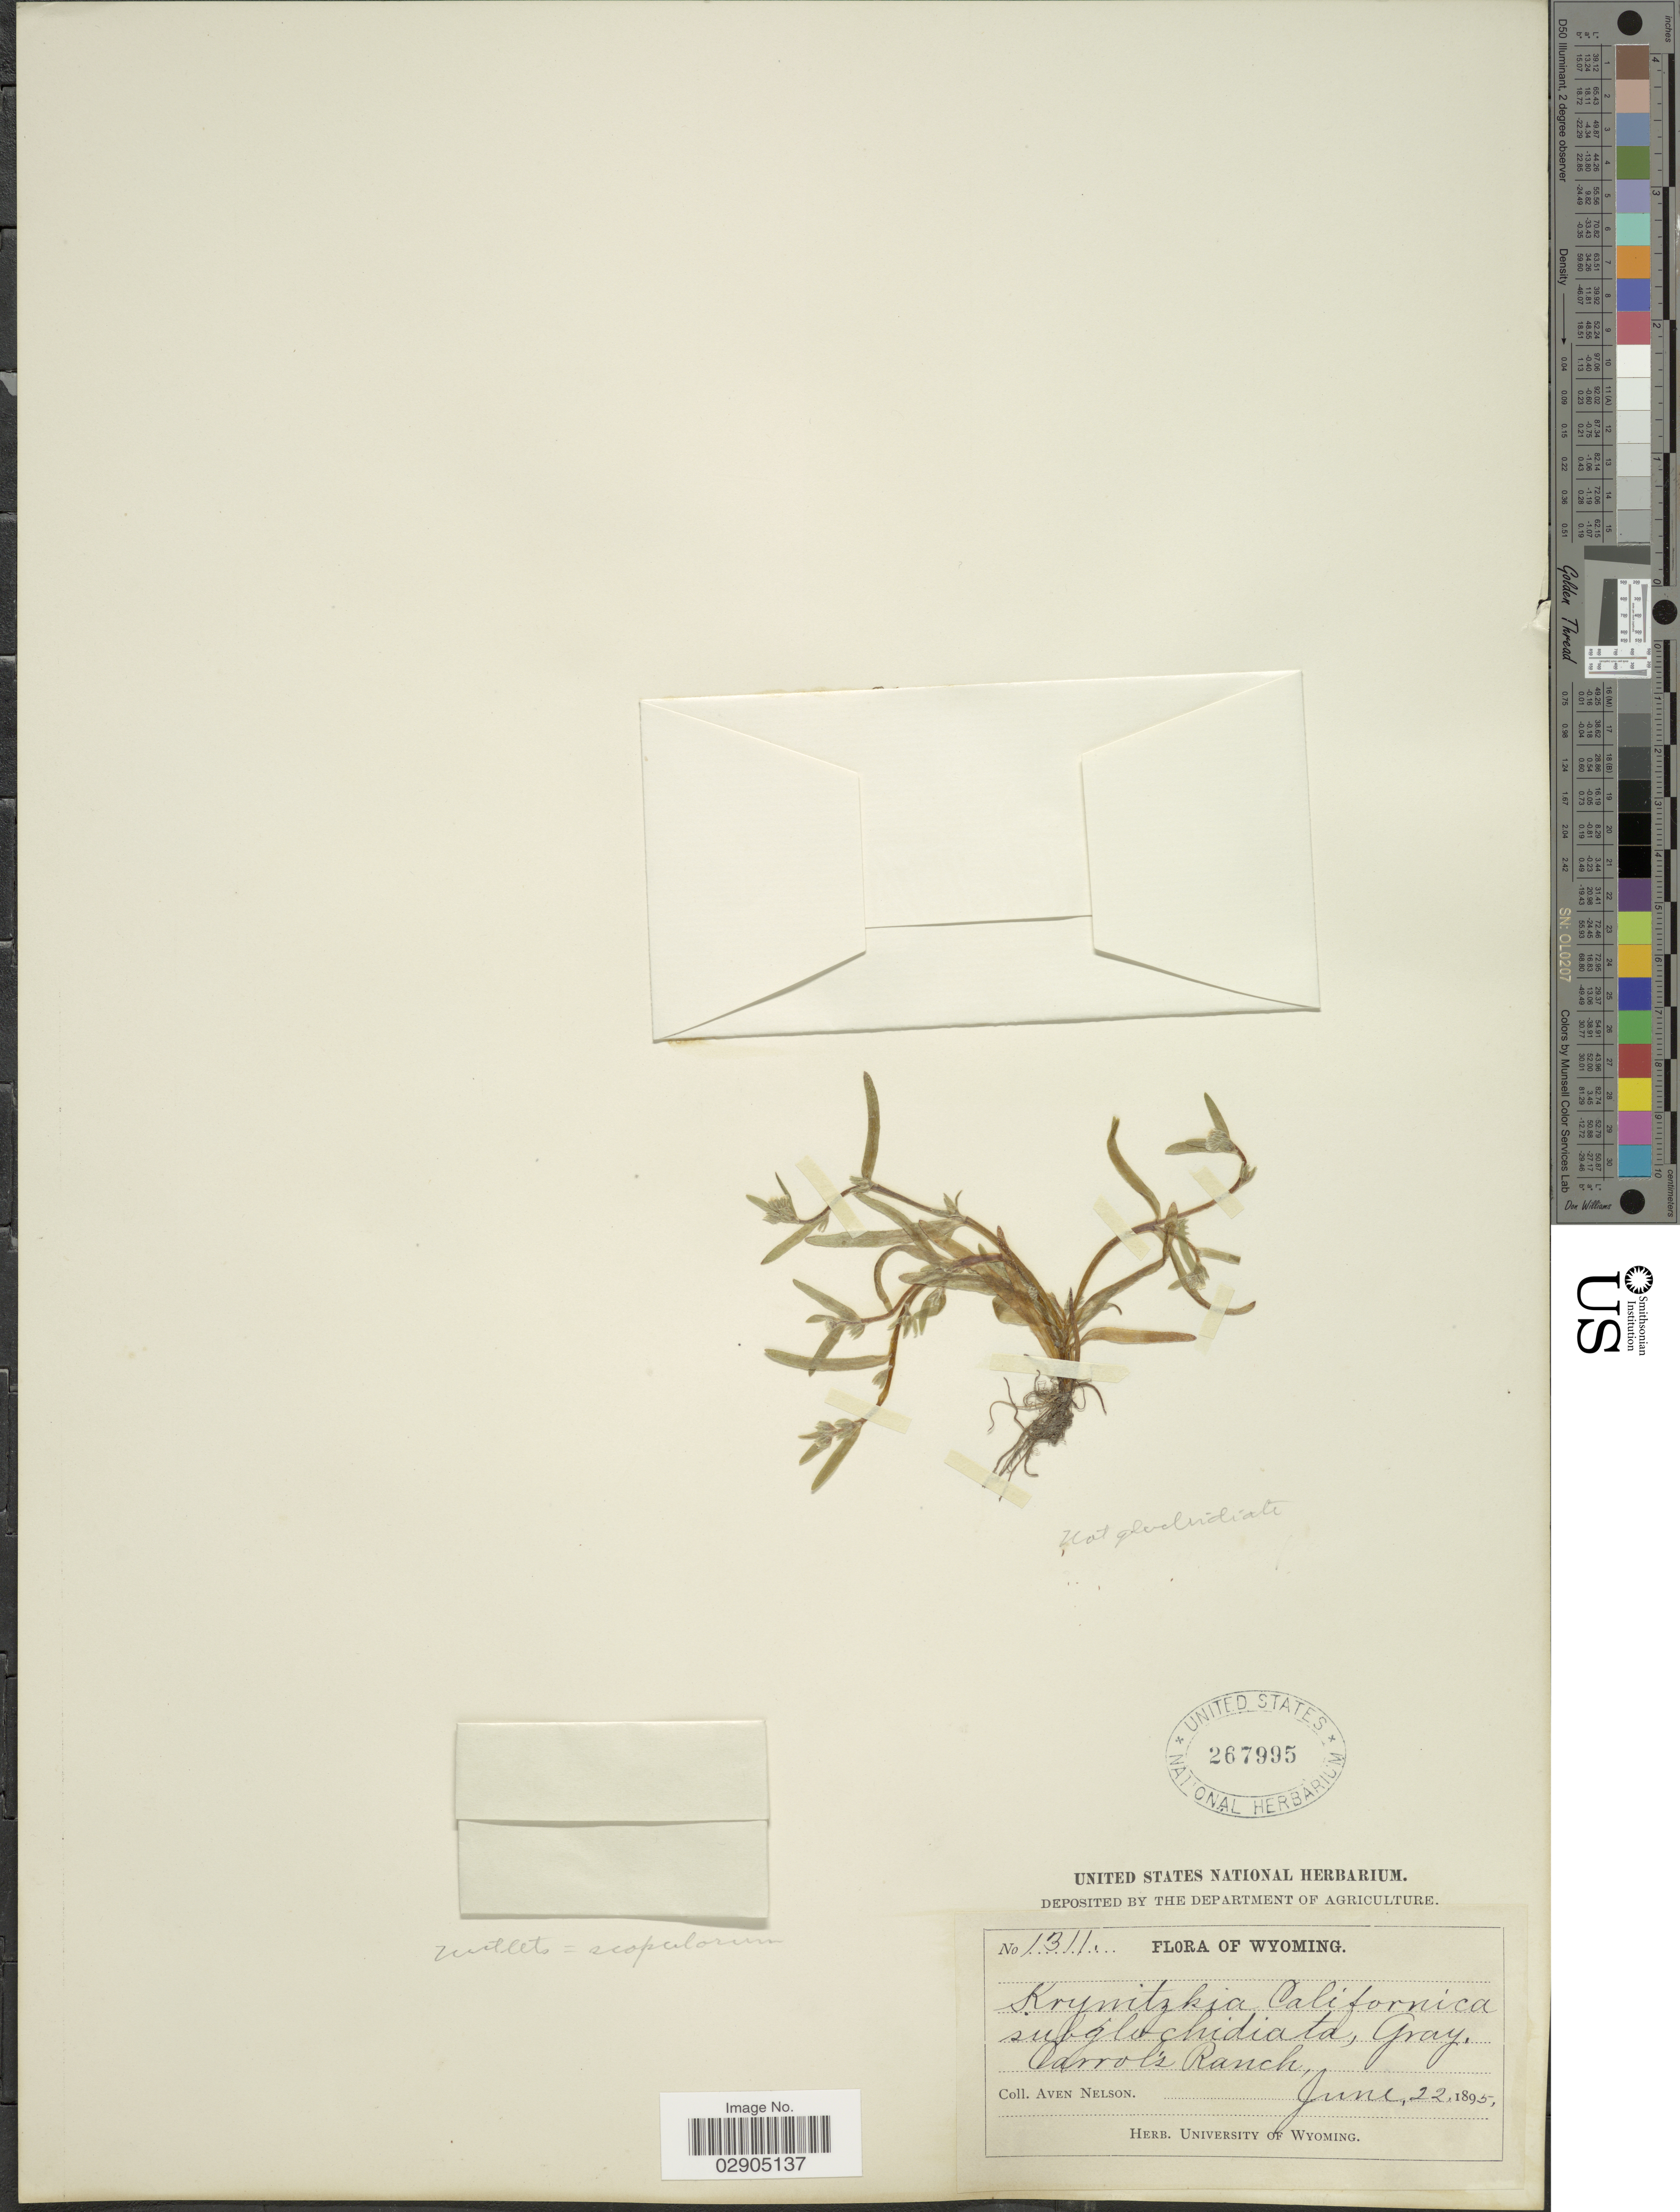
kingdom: Plantae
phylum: Tracheophyta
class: Magnoliopsida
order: Boraginales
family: Boraginaceae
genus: Allocarya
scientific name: Allocarya californica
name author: (Fisch. & C.A. Mey.) Greene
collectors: A. Nelson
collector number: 1311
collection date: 1895-06-22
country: United States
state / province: Wyoming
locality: Carrol's Ranch.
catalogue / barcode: US 267995